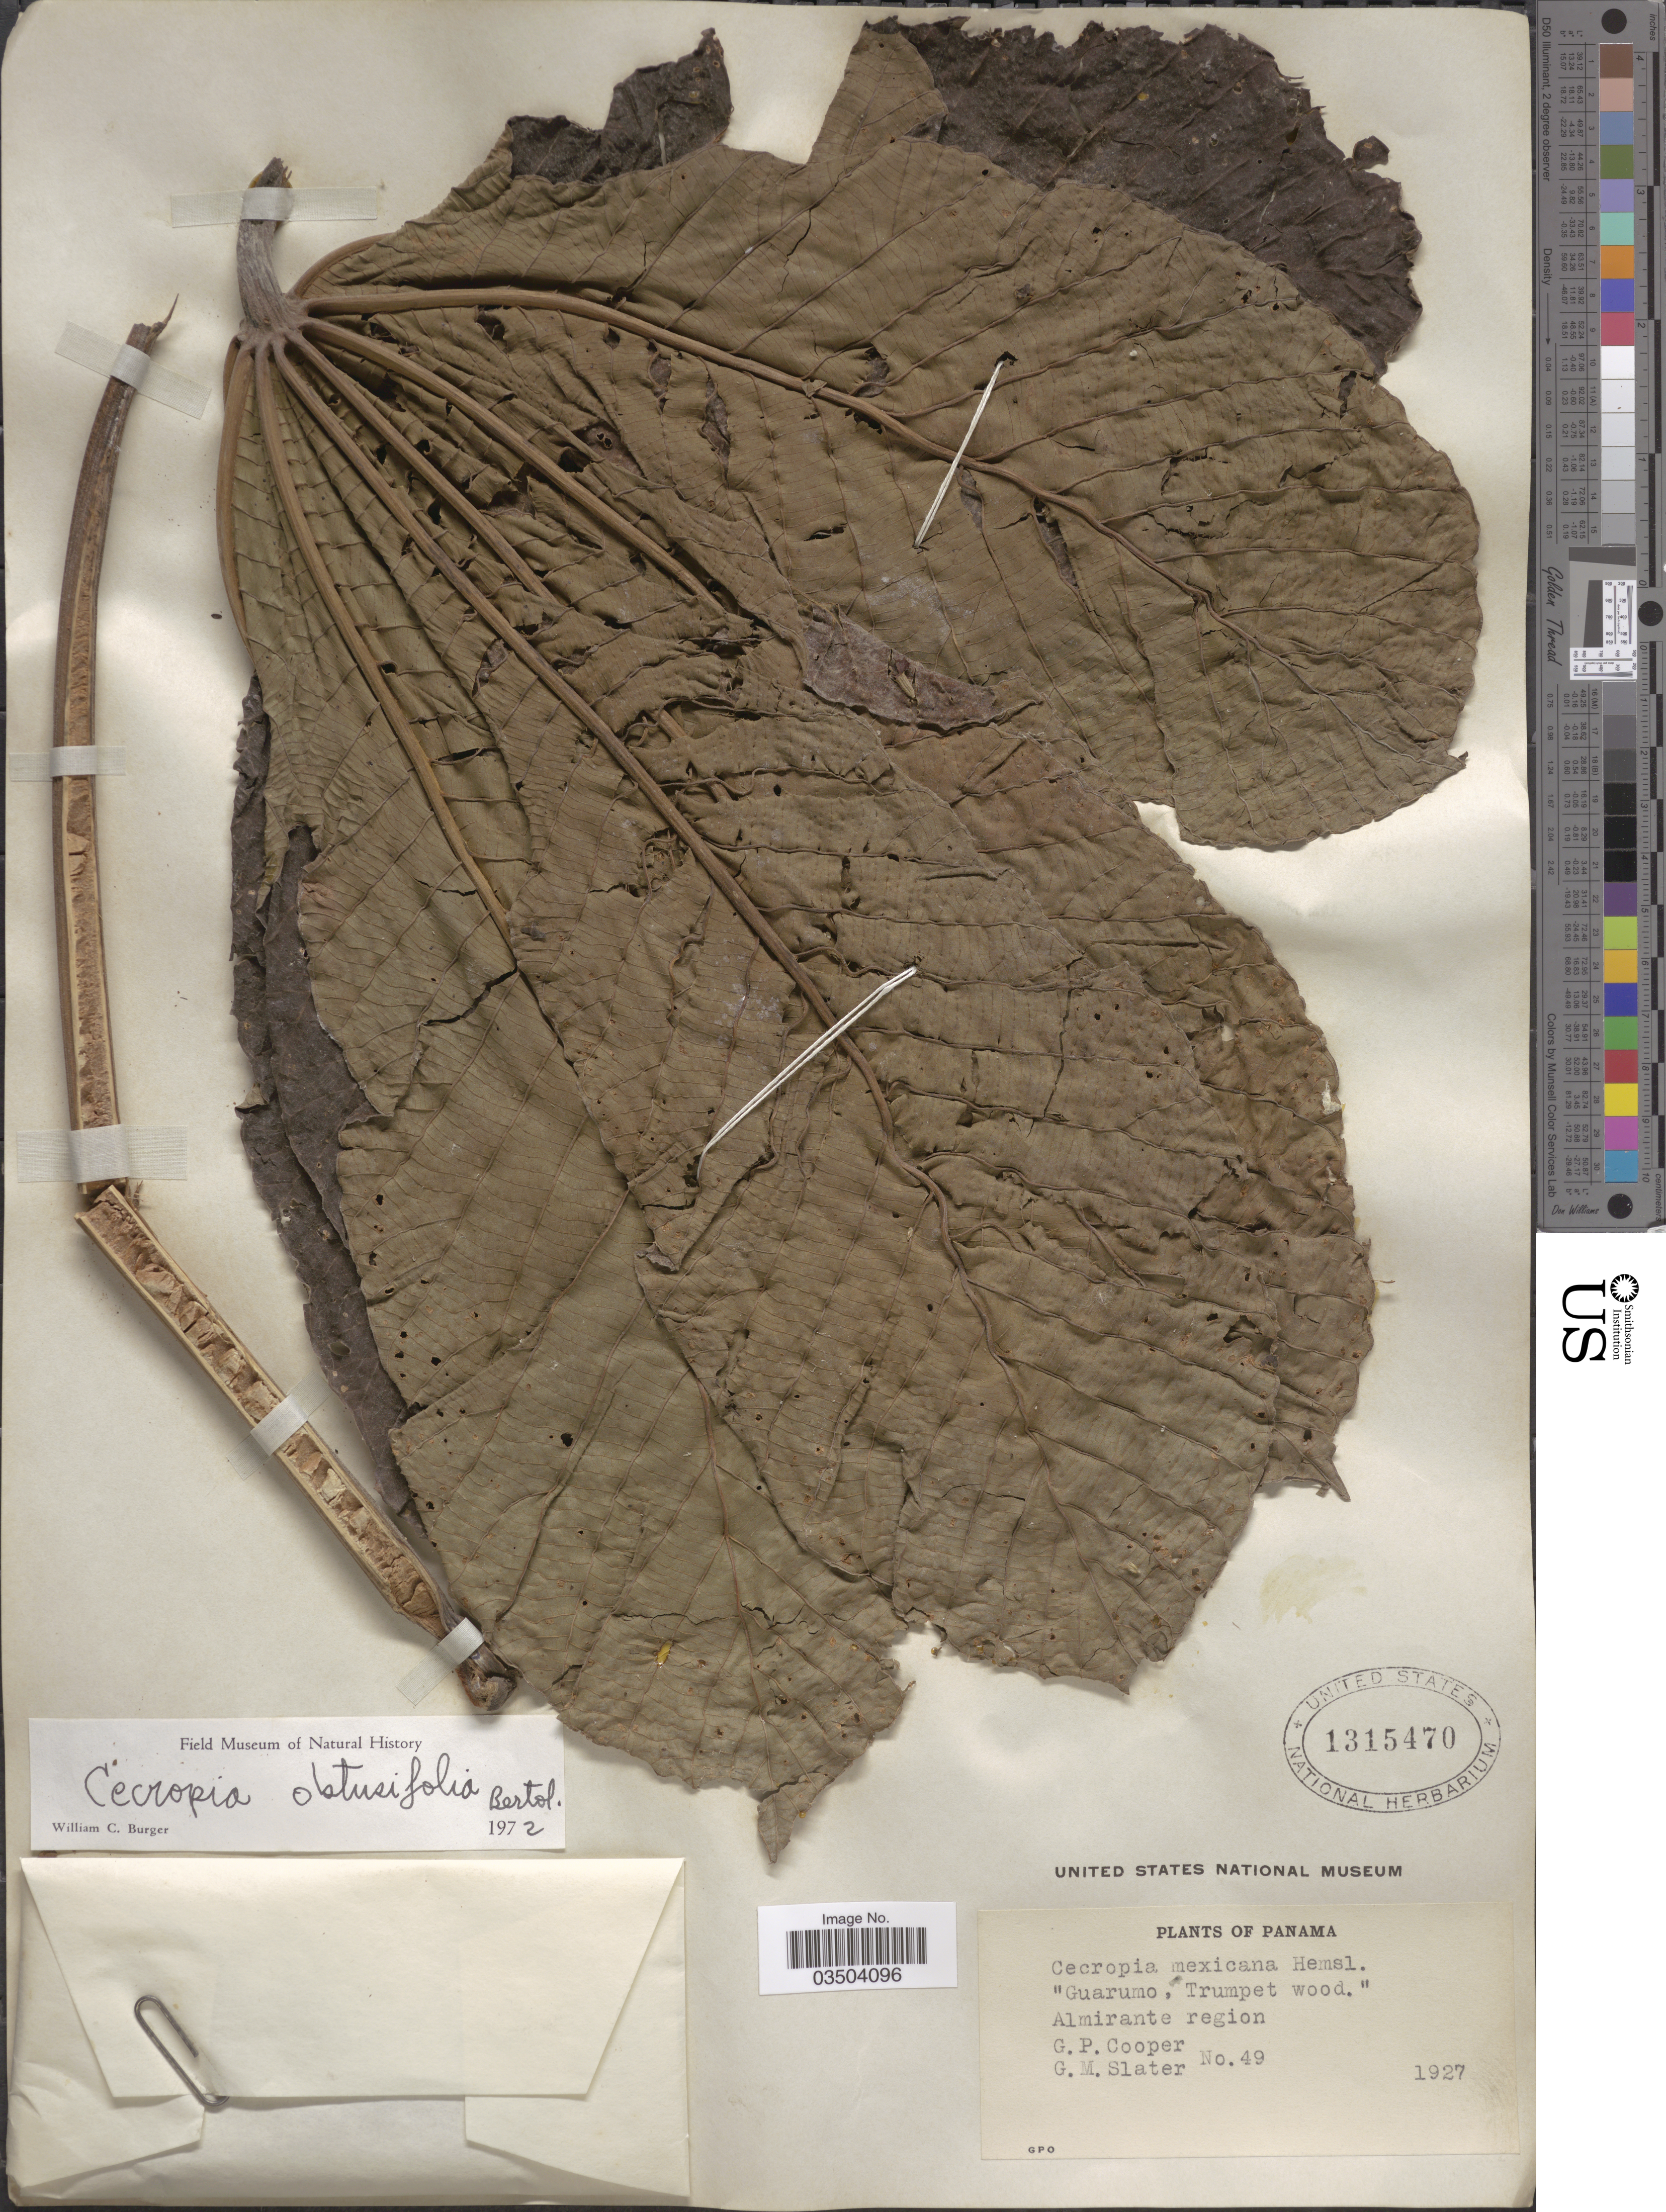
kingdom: Plantae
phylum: Tracheophyta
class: Magnoliopsida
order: Rosales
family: Urticaceae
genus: Cecropia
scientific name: Cecropia obtusifolia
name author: Bertol.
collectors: G. Cooper & G. Slater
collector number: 49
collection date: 1927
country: Panama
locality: Almirante region.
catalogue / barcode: US 1315470